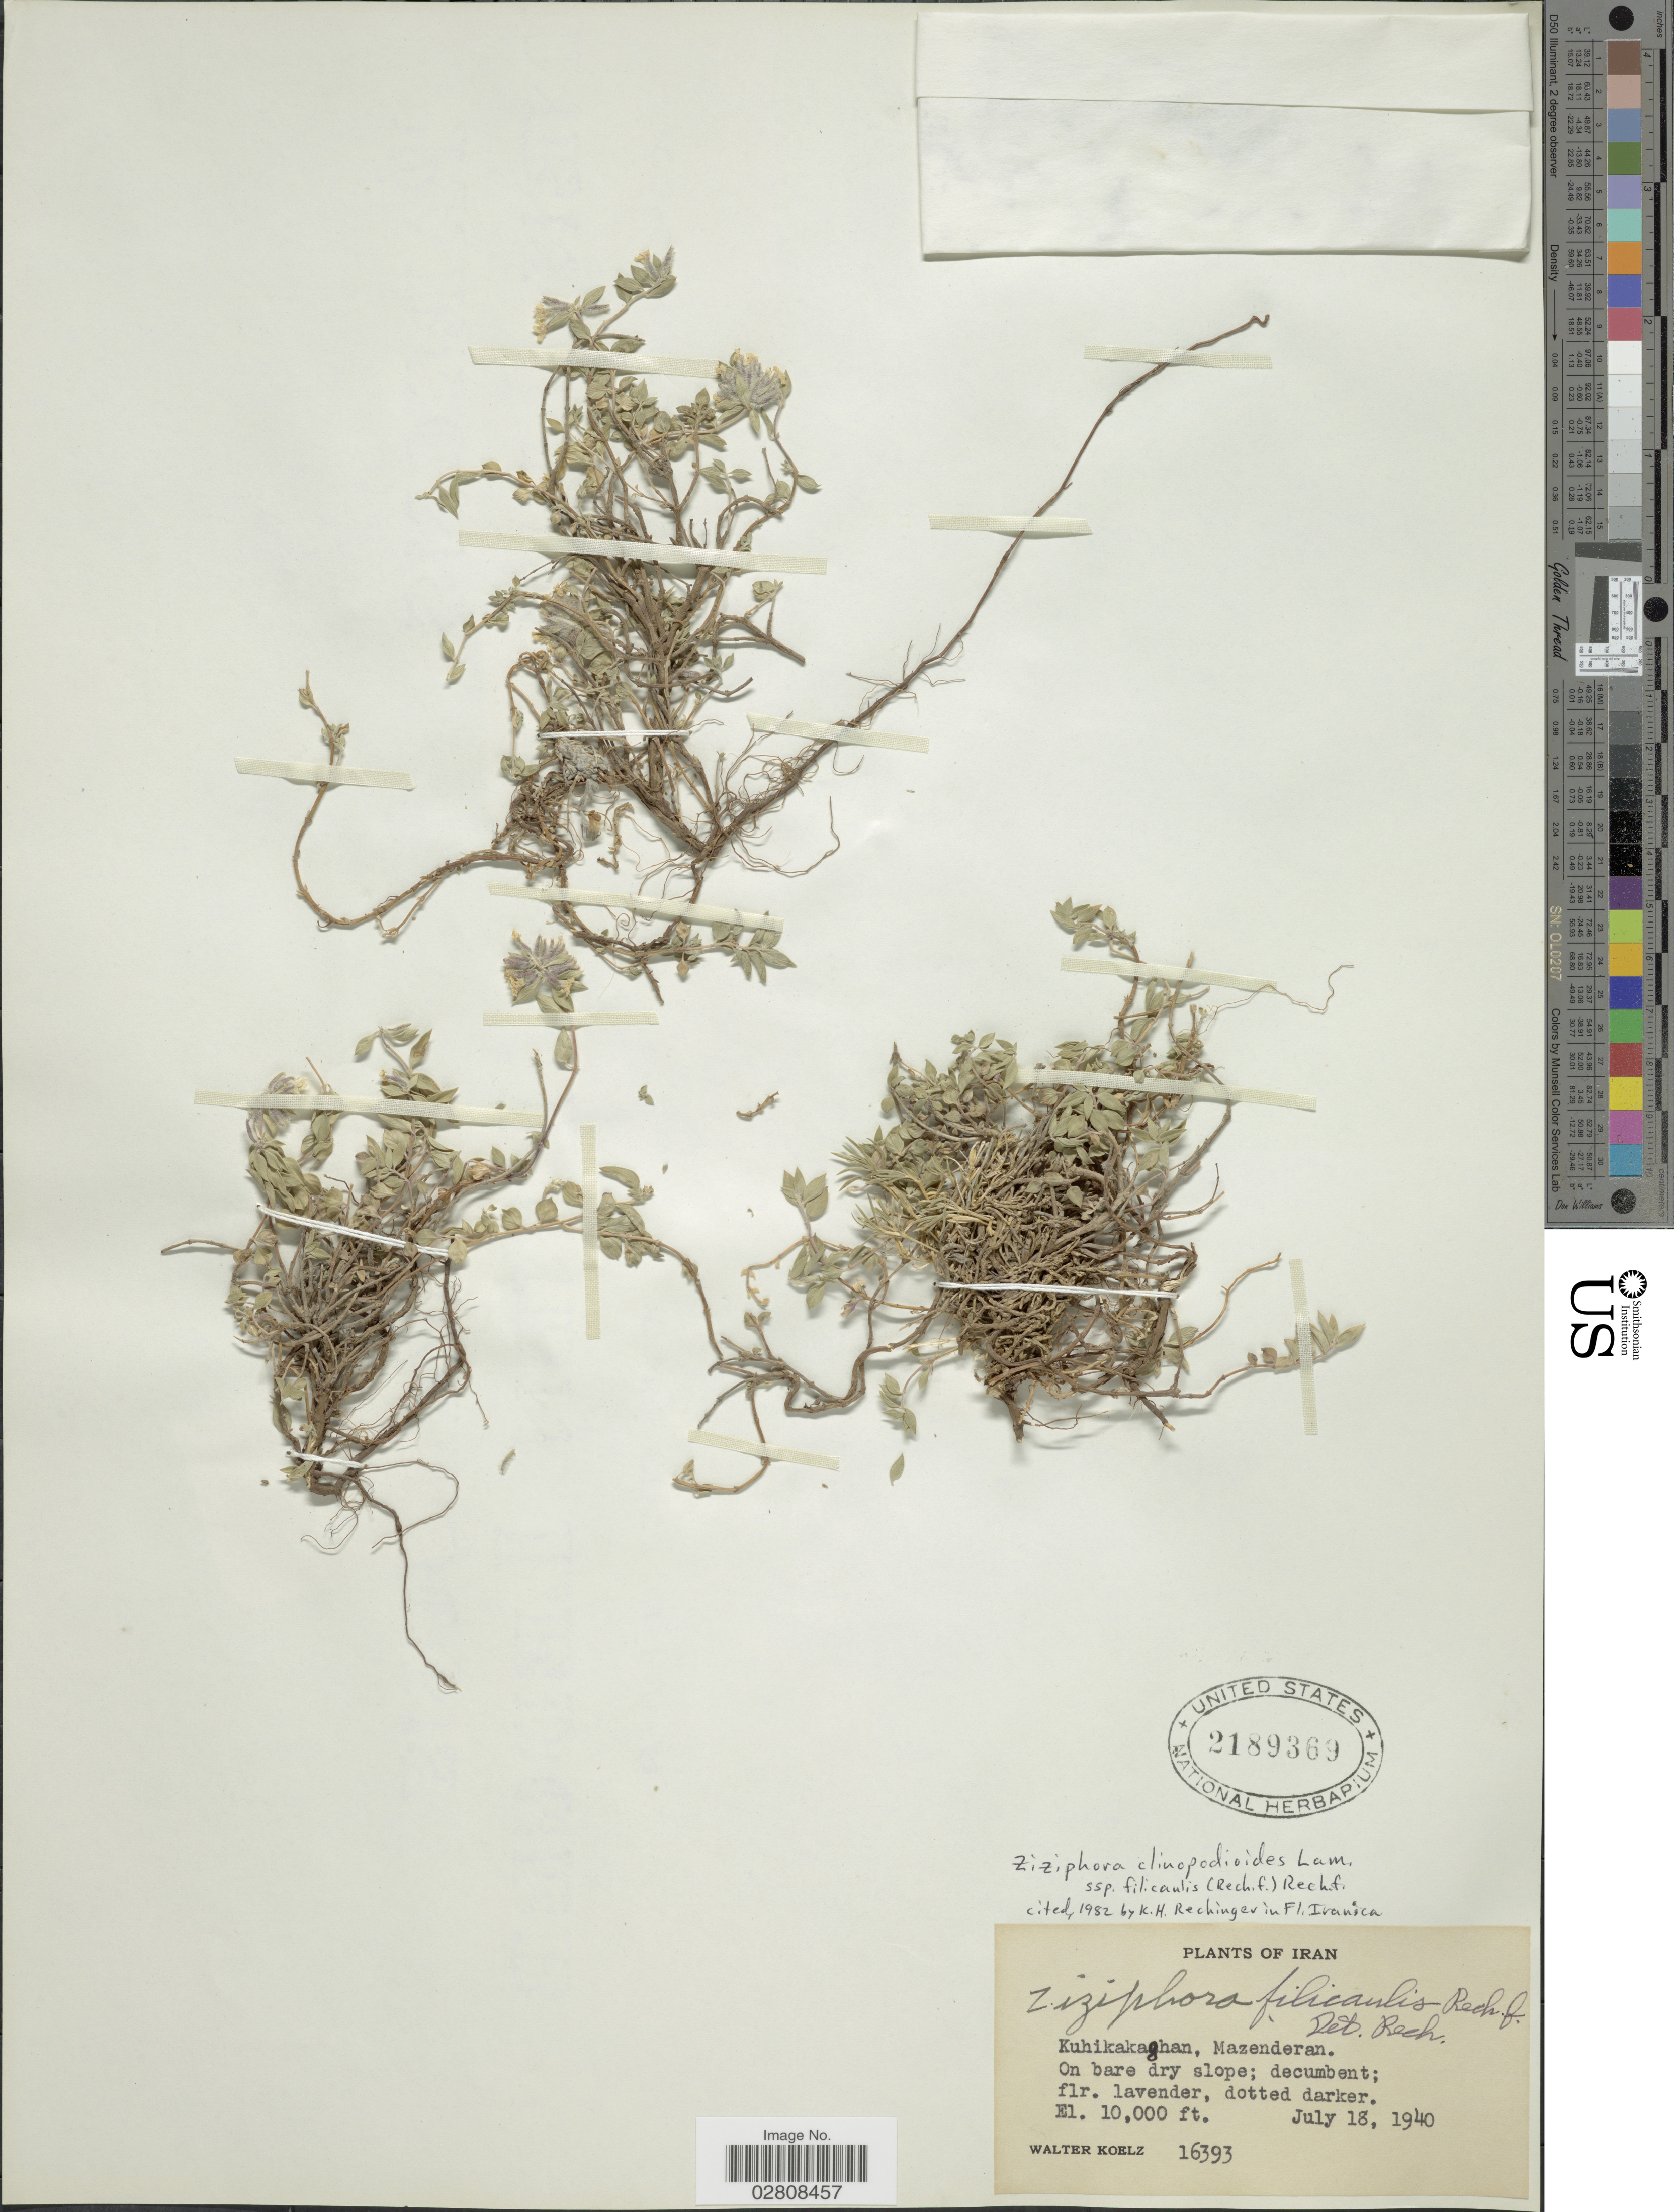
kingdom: Plantae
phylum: Tracheophyta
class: Magnoliopsida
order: Lamiales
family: Lamiaceae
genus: Ziziphora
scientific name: Ziziphora clinopodioides subsp. filicaulis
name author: (Rech. f.) Rech. f.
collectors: W. N. Koelz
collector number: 16393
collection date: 1940-07-18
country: Iran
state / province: Mazandaran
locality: Kuhikakaghan, Mazenderan.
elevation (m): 3048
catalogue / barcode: US 2189369